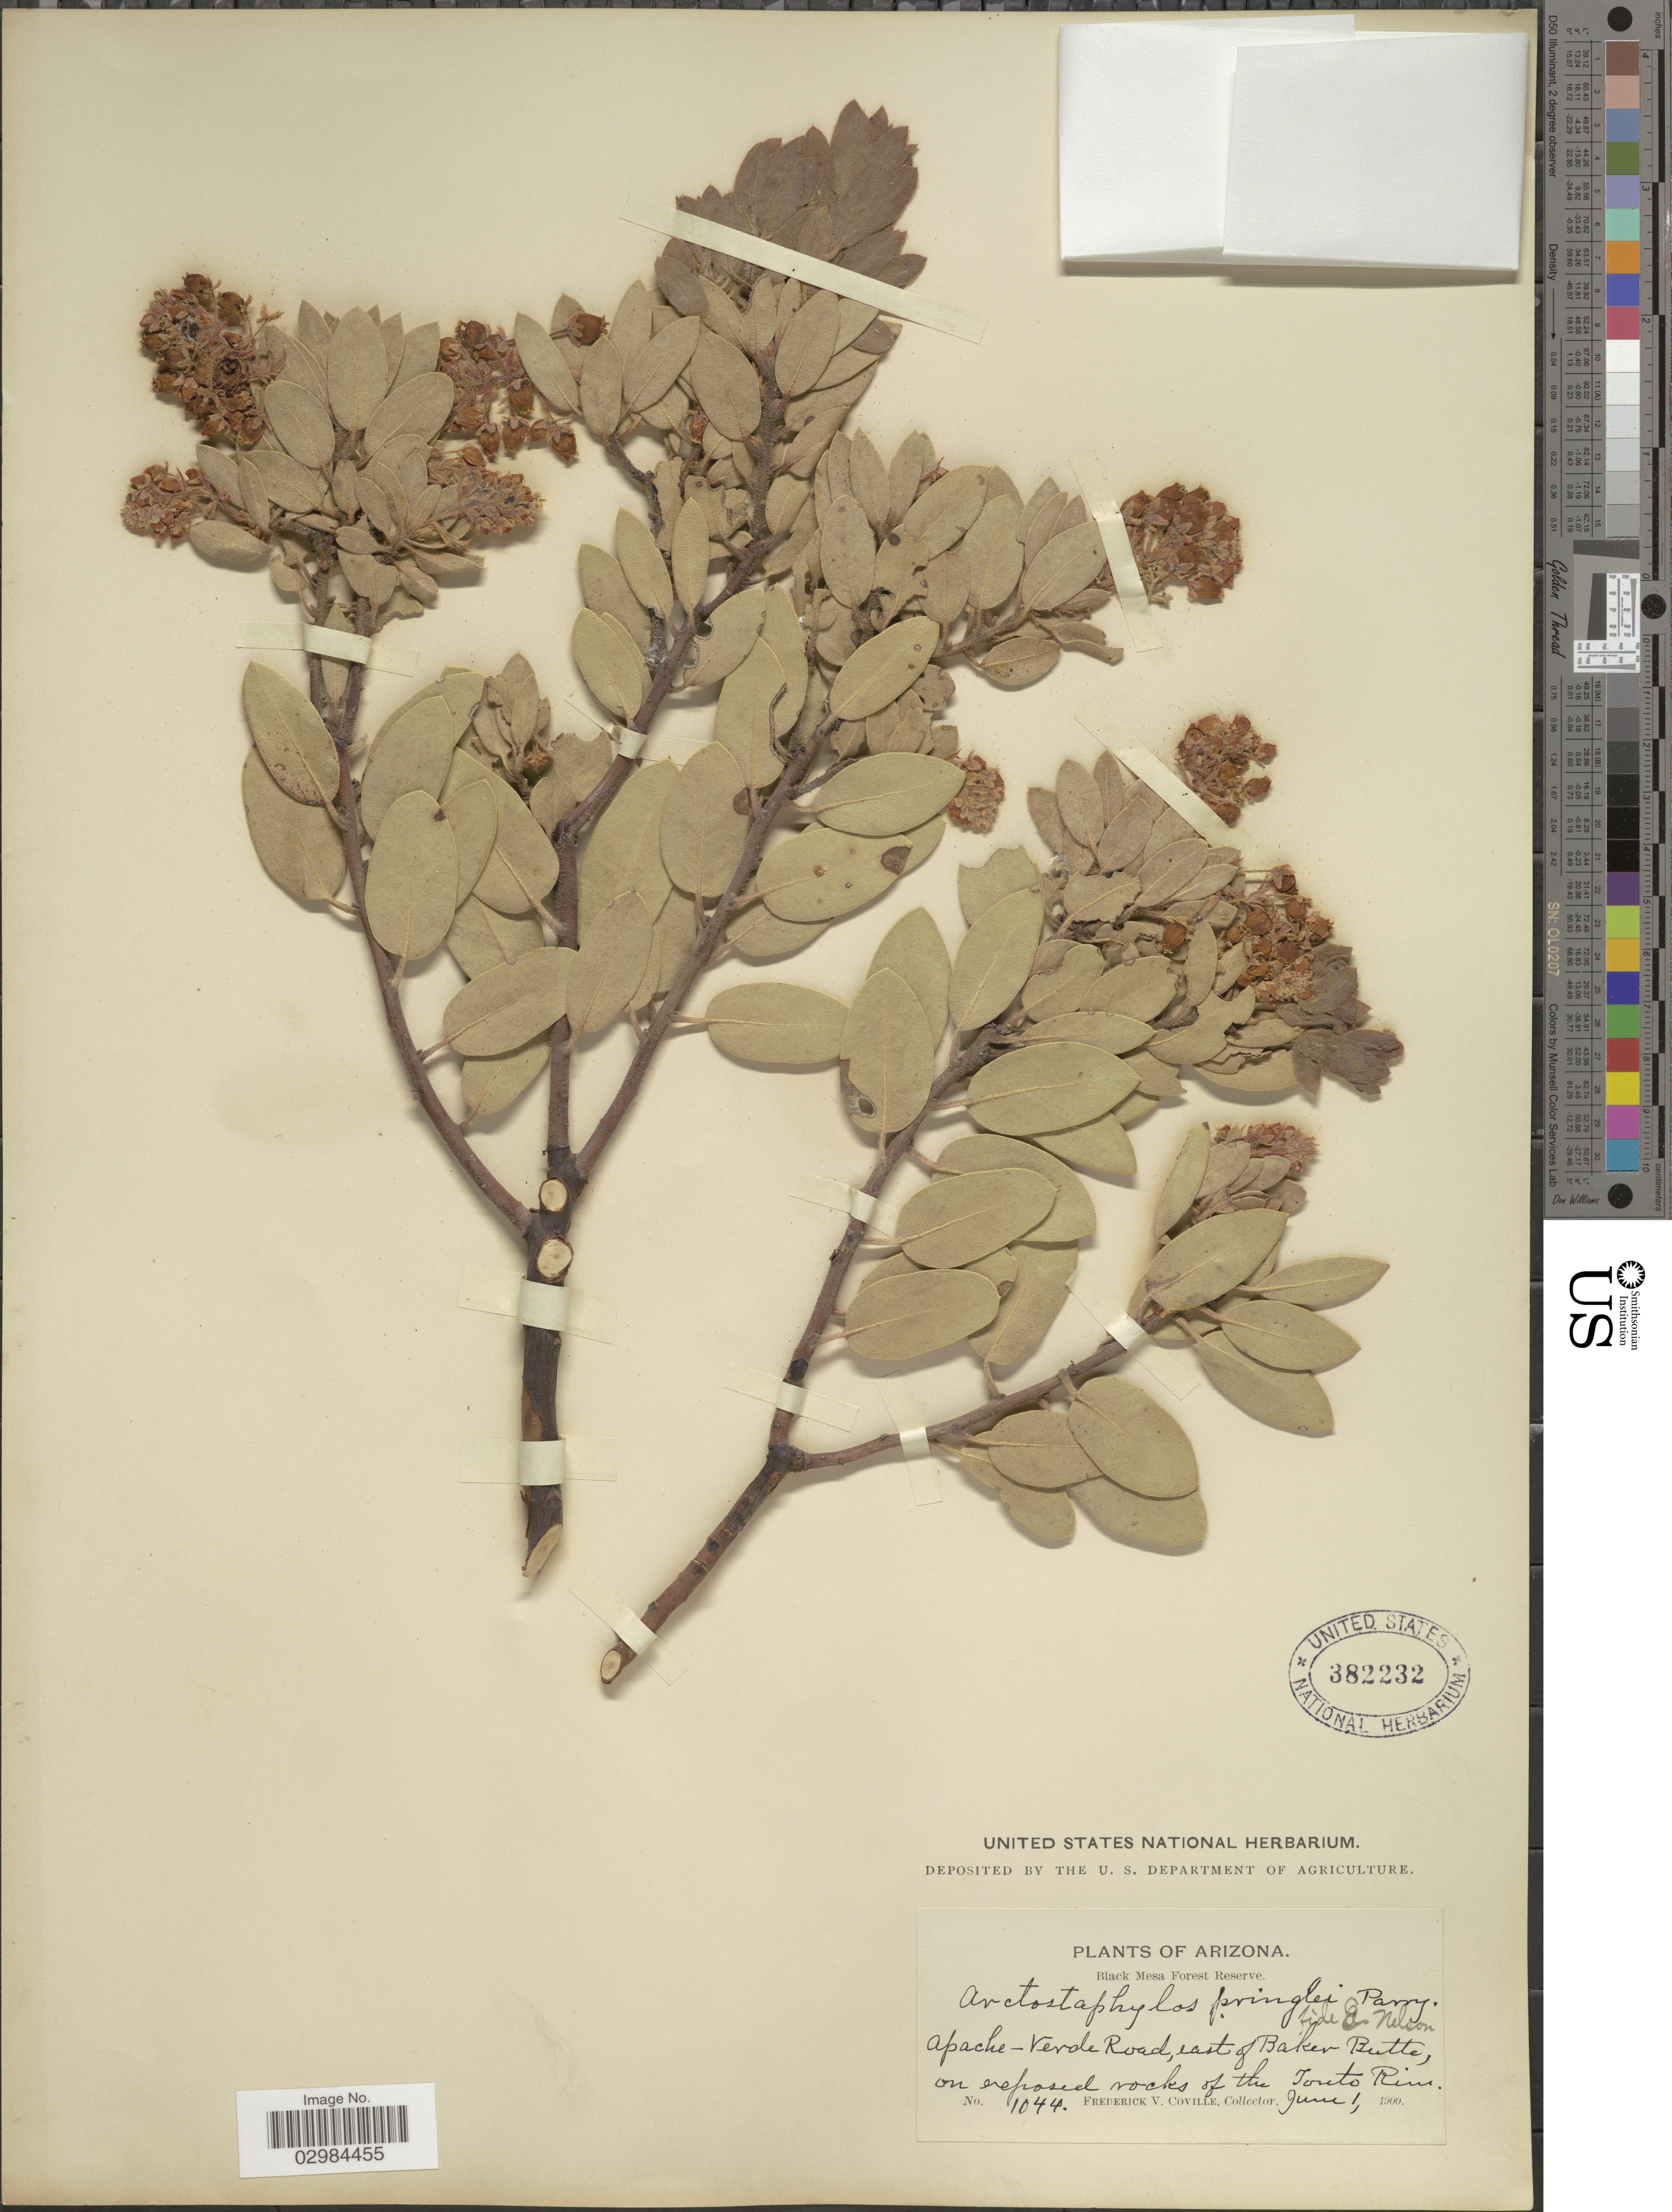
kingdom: Plantae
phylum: Tracheophyta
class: Magnoliopsida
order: Ericales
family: Ericaceae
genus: Arctostaphylos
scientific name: Arctostaphylos pringlei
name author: Parry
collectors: F. V. Coville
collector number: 1044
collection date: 1900-06-01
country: United States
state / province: Arizona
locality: Black Mesa Forest Reserve. Apache-Verde Road, east of Baker Butte, on exposed rocks of the Tonto River.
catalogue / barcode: US 382232